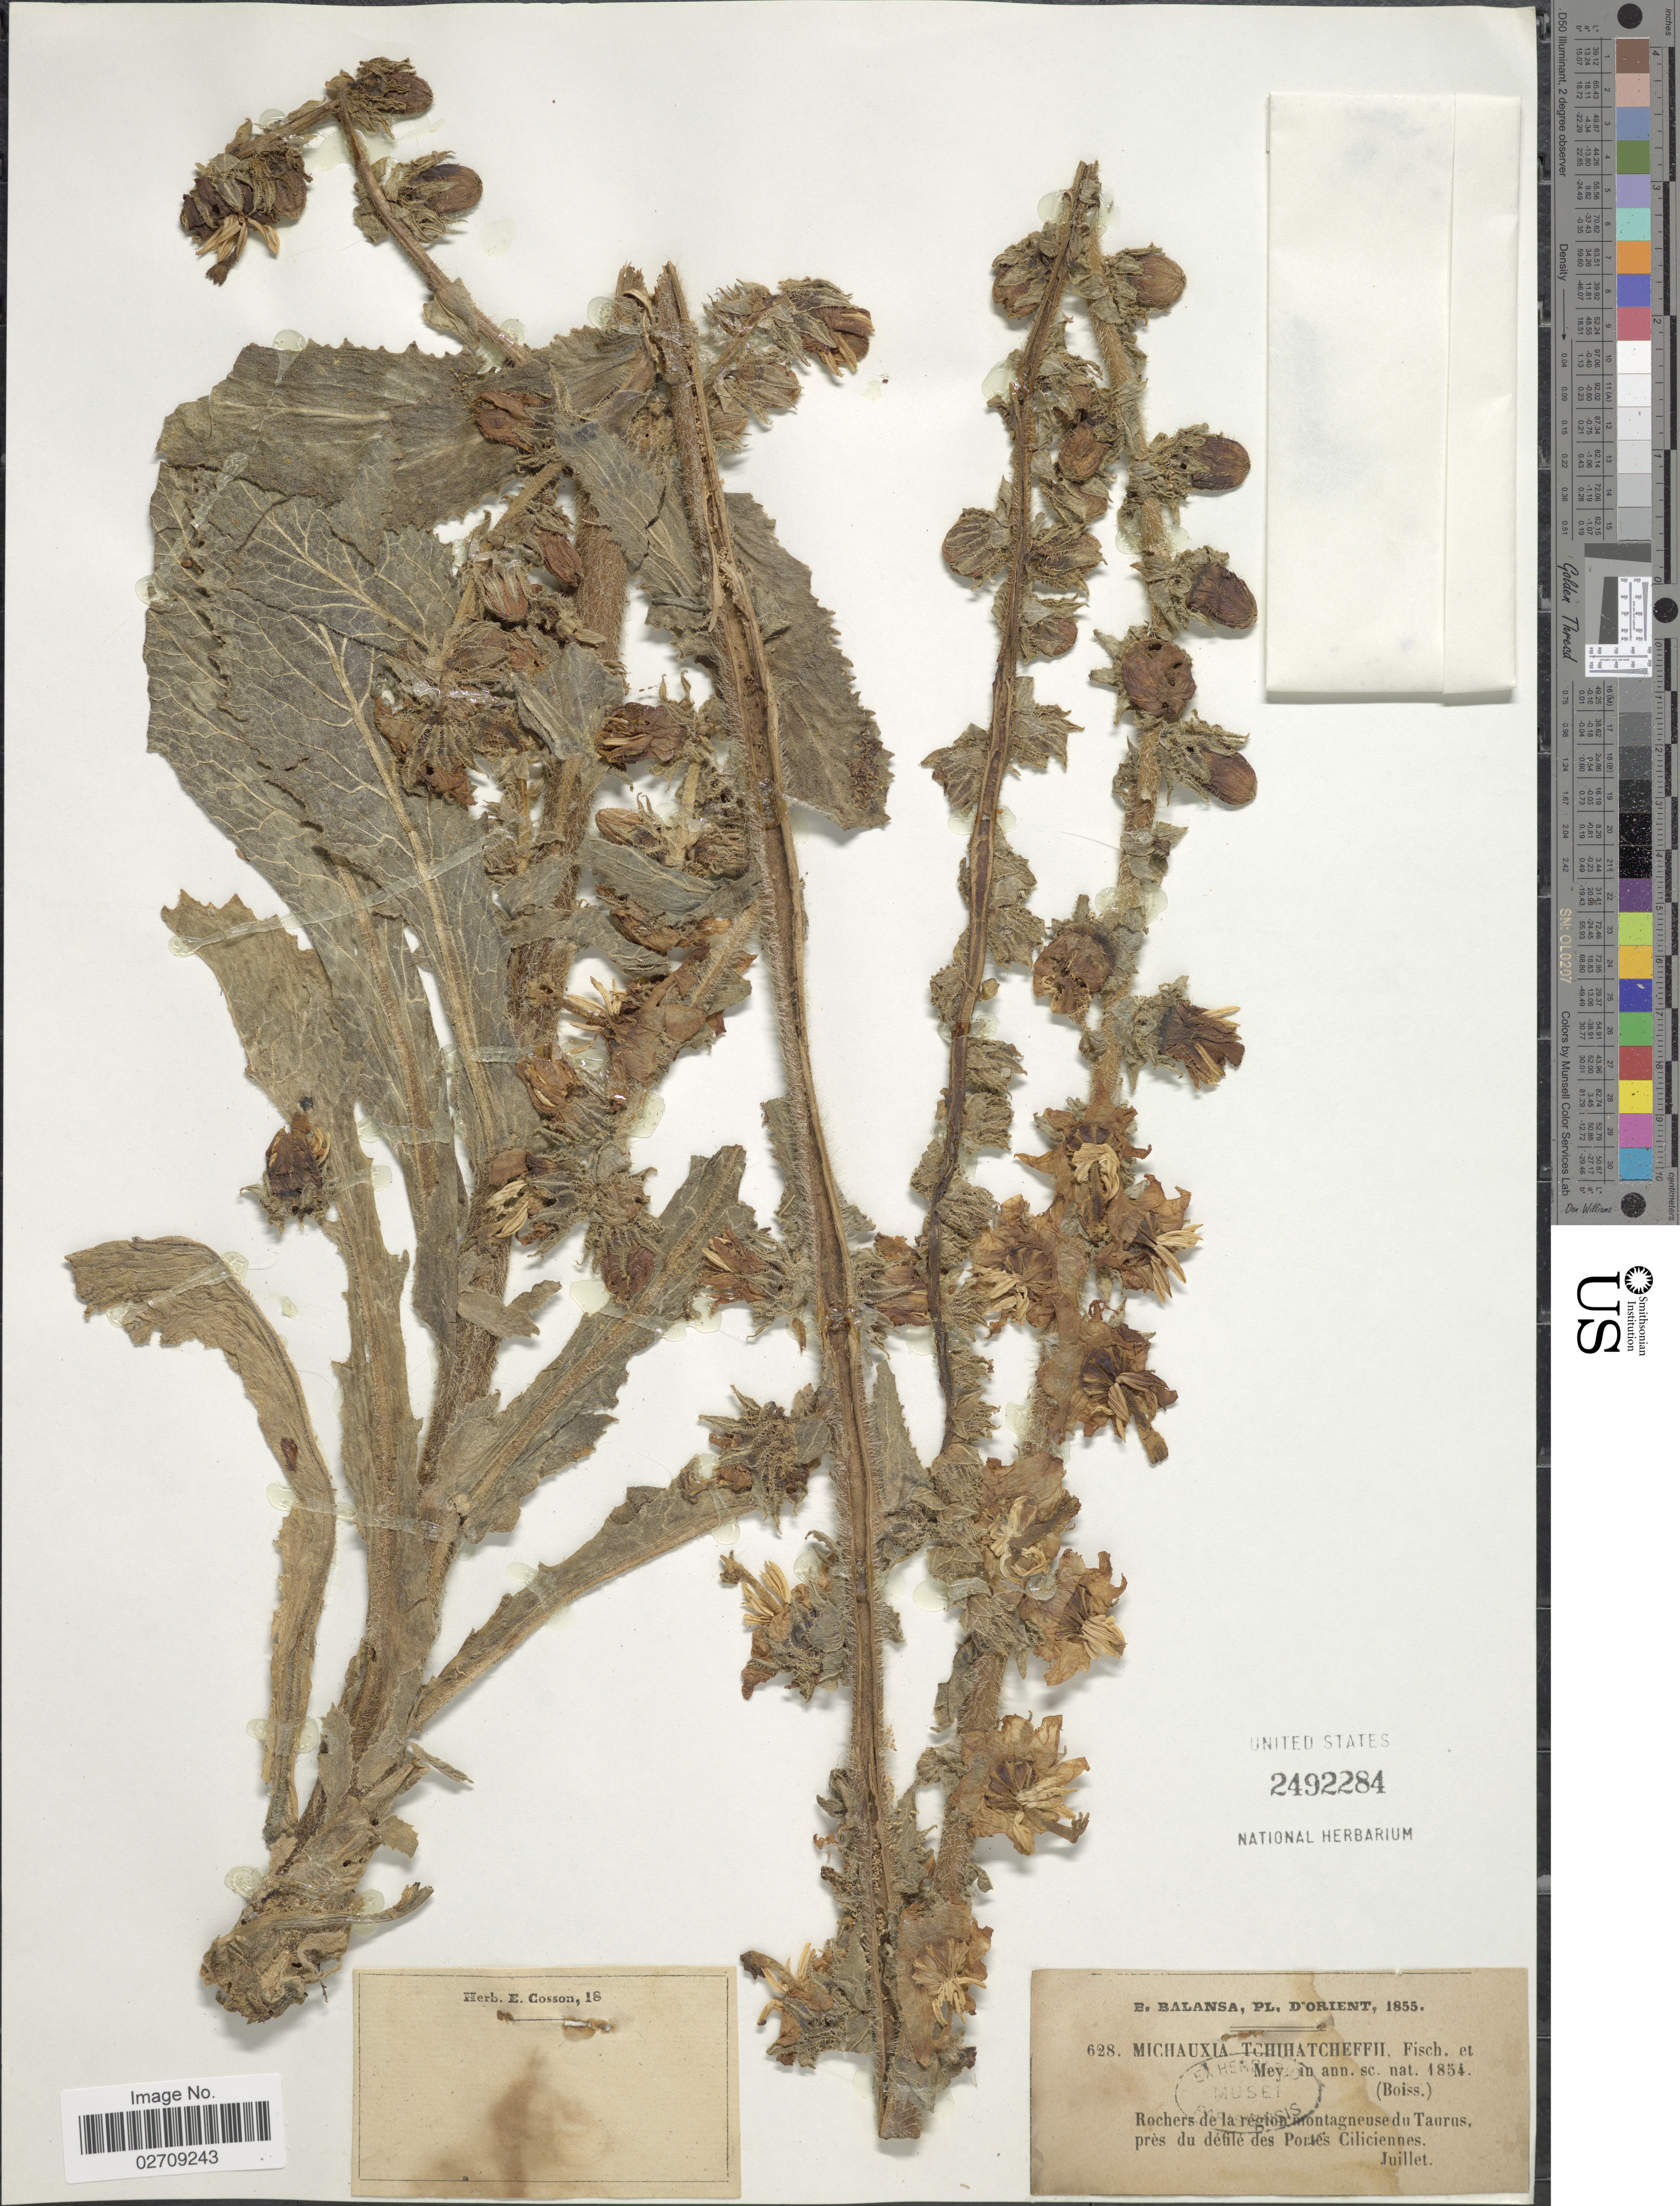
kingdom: Plantae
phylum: Tracheophyta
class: Magnoliopsida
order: Asterales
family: Campanulaceae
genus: Michauxia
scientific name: Michauxia tchihatcheffii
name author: Fisch. & C.A. Mey.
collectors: B. Balansa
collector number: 628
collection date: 1855-07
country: Turkey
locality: D'Orient. Rochers de la regione montagneuse du Taurus, pres du defile des Portes Ciliciennes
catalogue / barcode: US 2492284